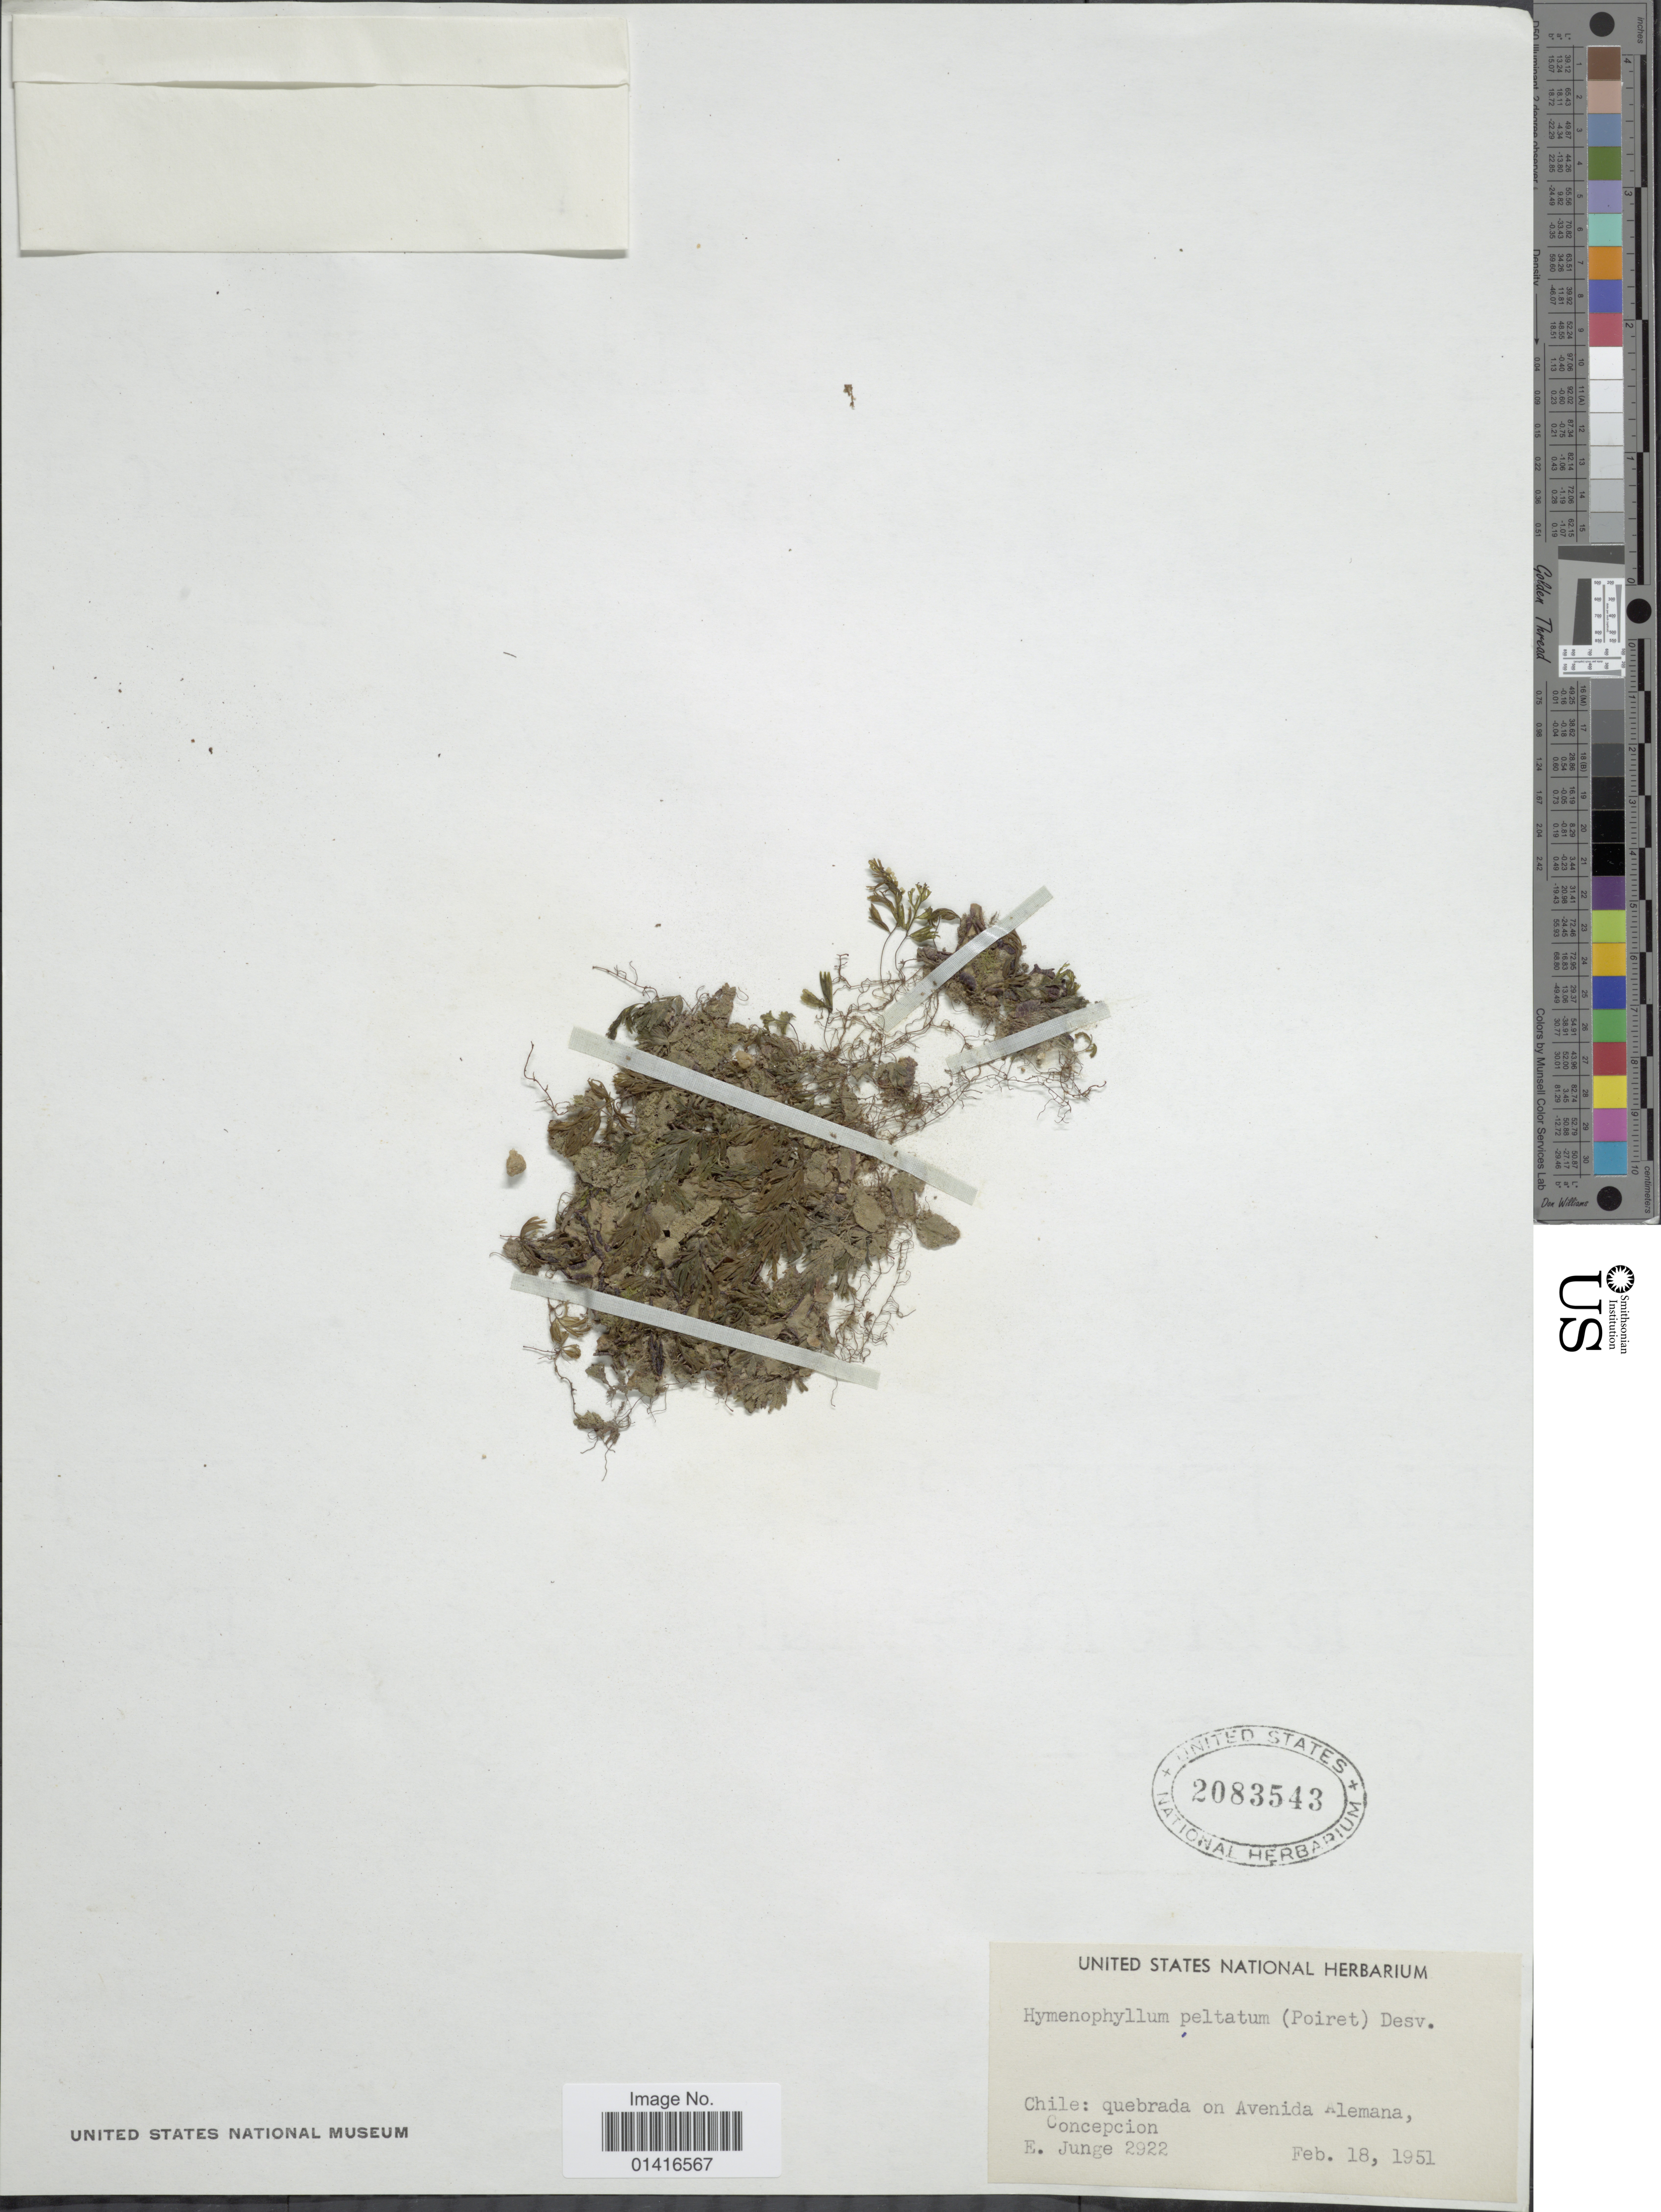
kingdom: Plantae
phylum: Tracheophyta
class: Polypodiopsida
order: Hymenophyllales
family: Hymenophyllaceae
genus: Hymenophyllum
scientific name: Hymenophyllum peltatum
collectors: E. Junge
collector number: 2922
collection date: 1951-02-18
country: Chile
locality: Quebrada on Avenida Alemana Concepcion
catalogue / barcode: US 2083543